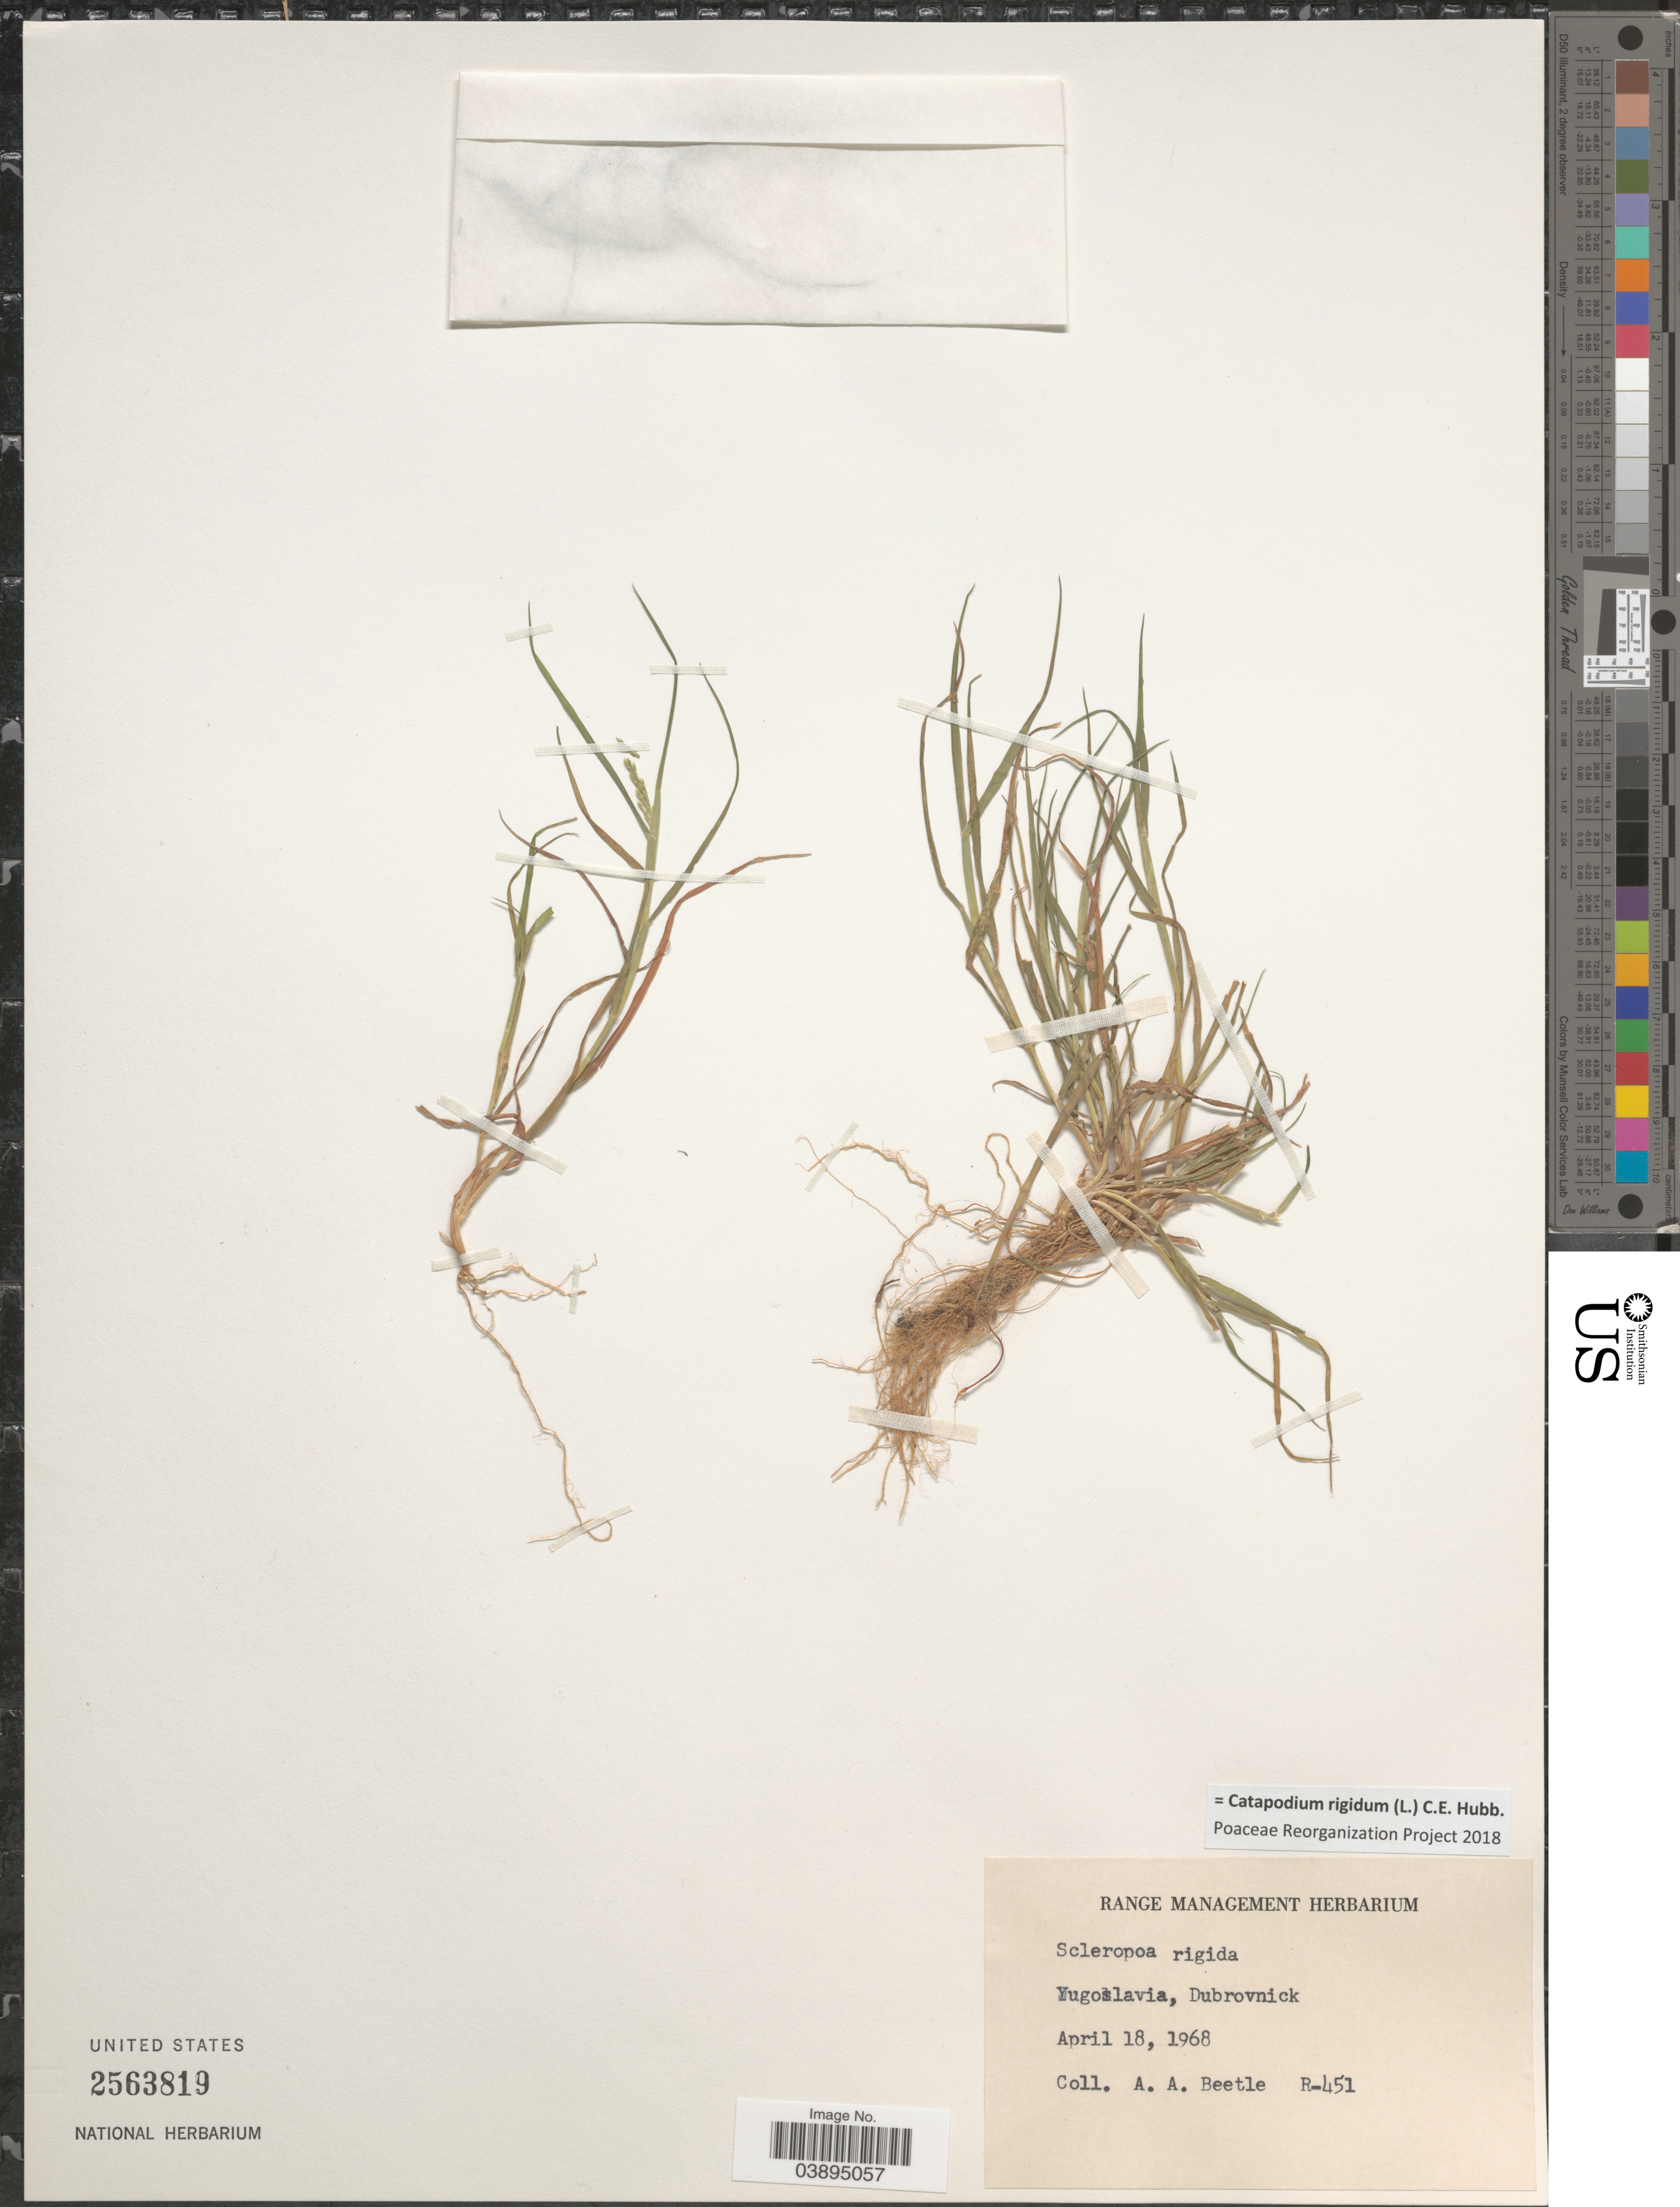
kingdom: Plantae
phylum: Tracheophyta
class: Liliopsida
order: Poales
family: Poaceae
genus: Catapodium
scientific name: Catapodium rigidum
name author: (L.) C.E. Hubb.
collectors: A. A. Beetle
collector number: R-451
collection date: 1968-04-18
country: Croatia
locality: Dubrovnick.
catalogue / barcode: US 2563819